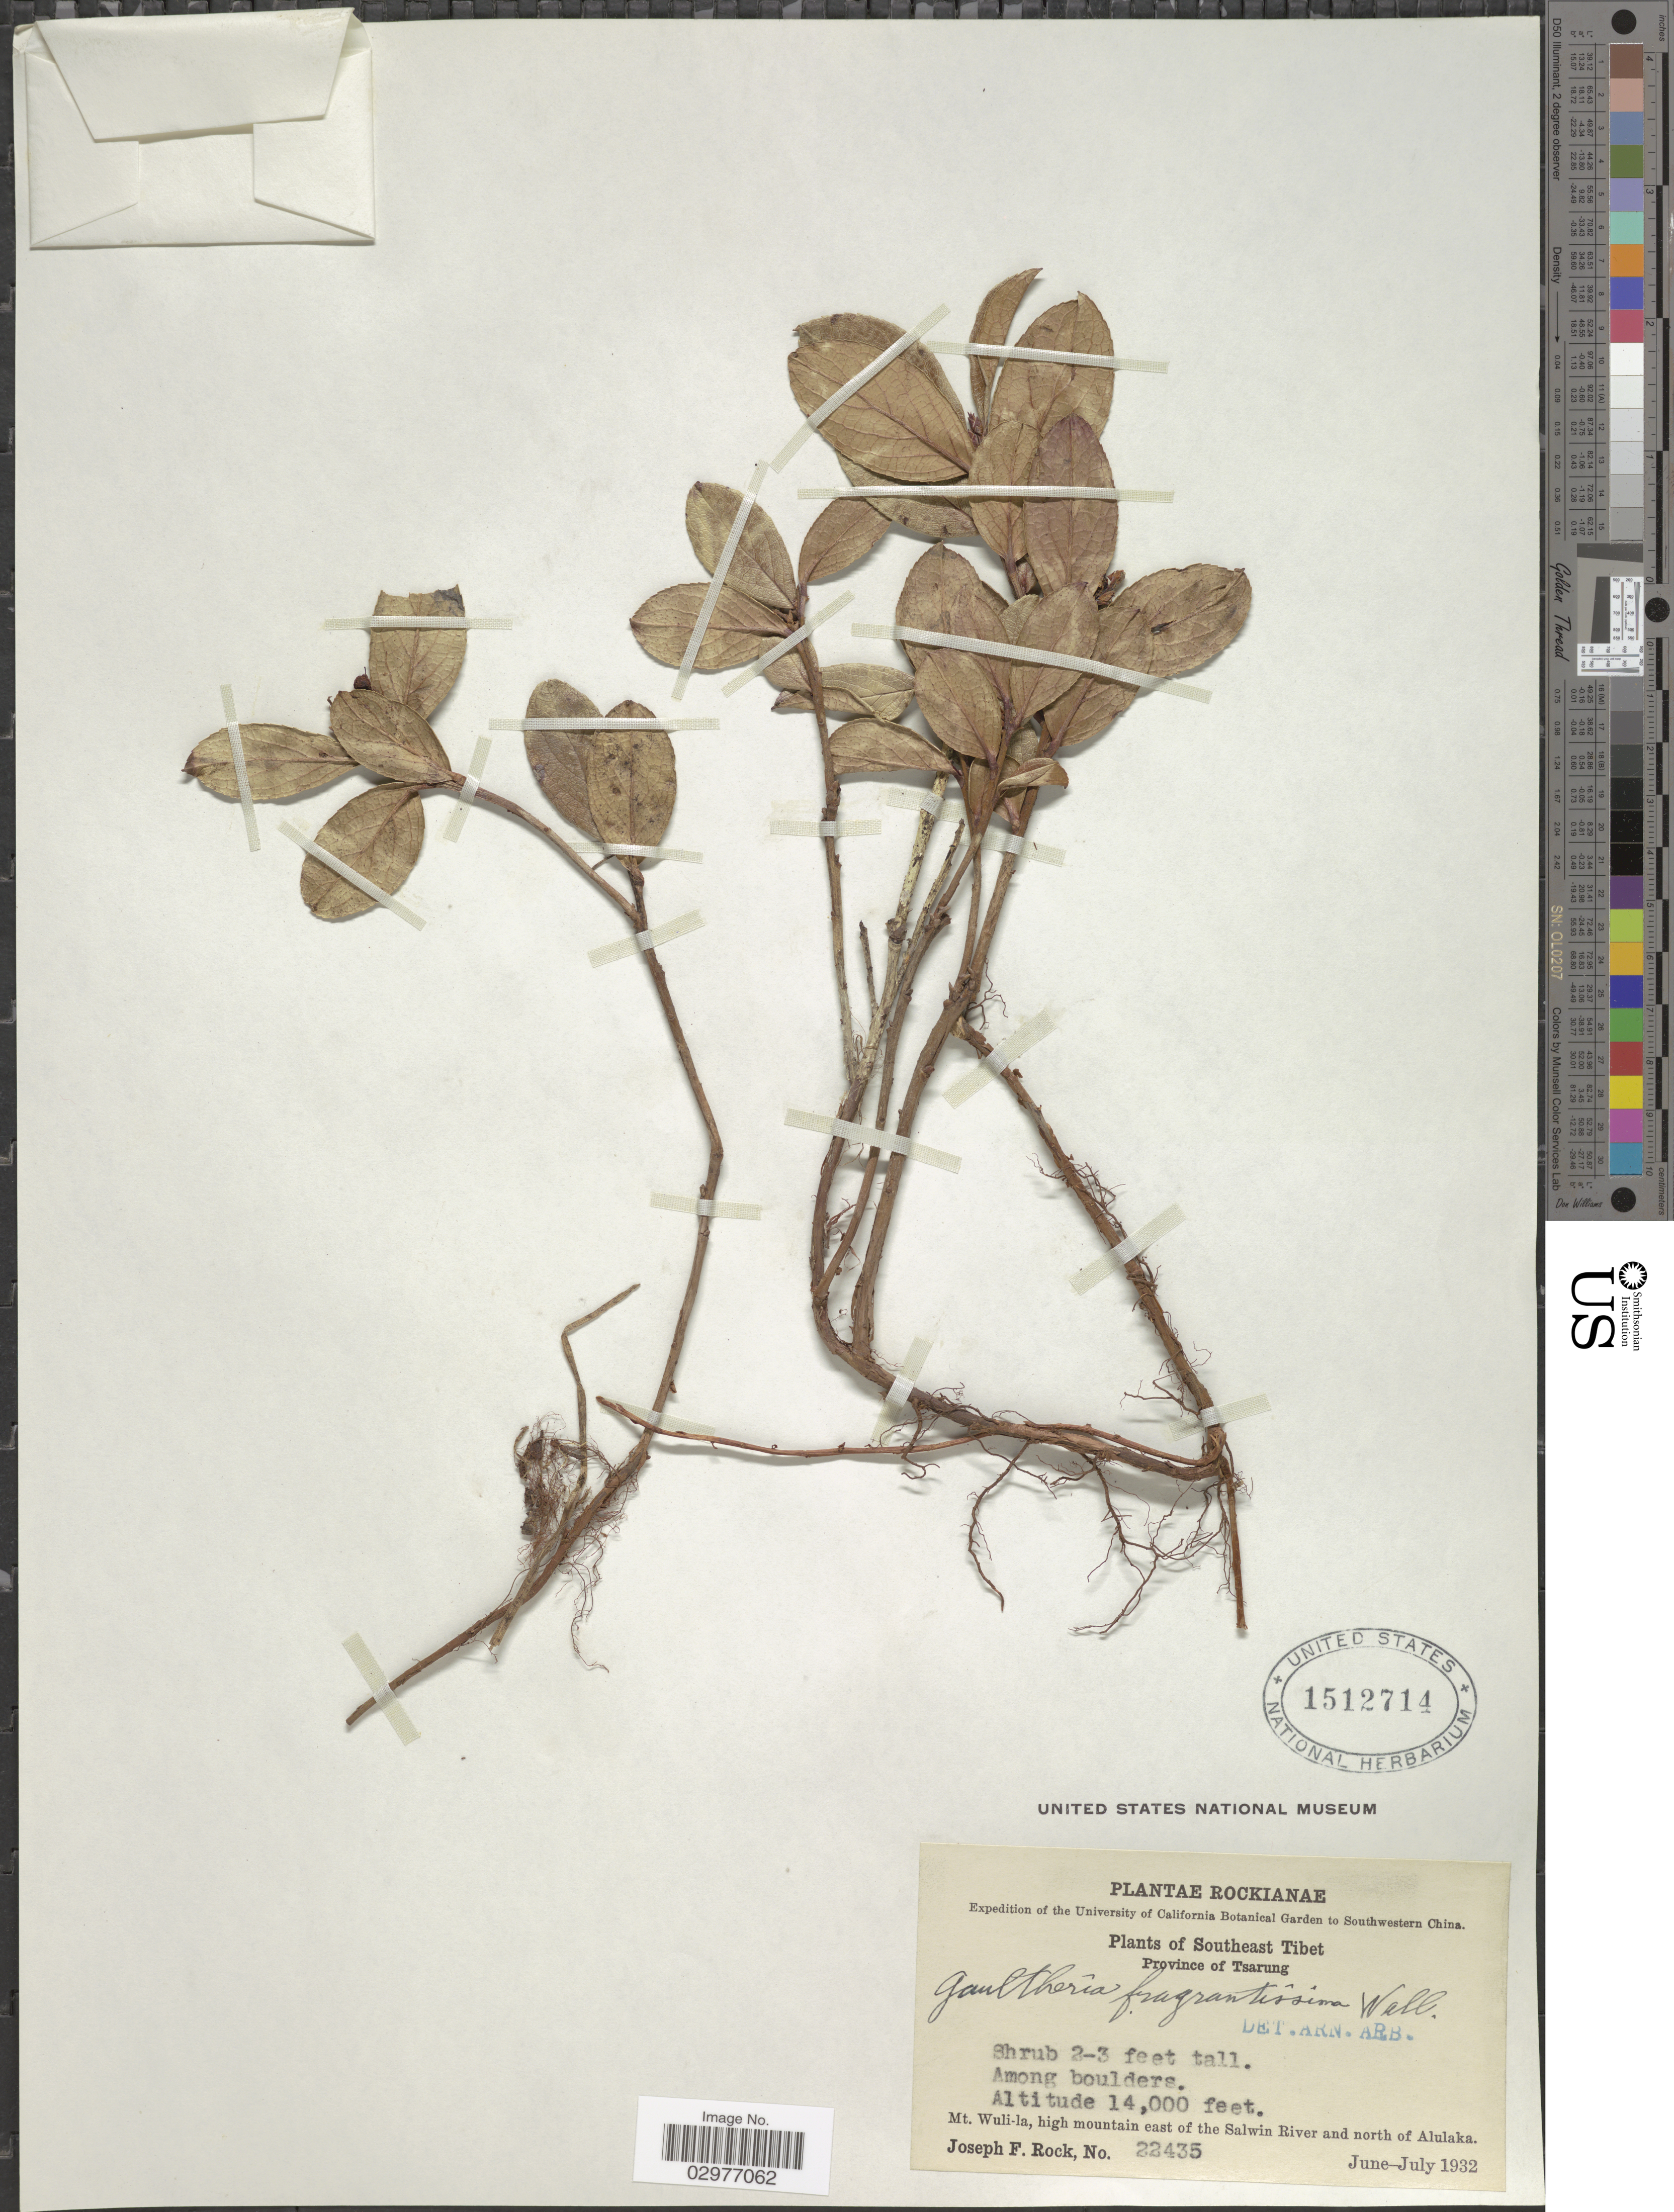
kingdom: Plantae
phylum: Tracheophyta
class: Magnoliopsida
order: Ericales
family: Ericaceae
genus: Gaultheria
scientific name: Gaultheria fragrantissima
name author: Wall.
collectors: J. F. Rock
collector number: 22435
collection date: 1932-06/1932-07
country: China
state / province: Xizang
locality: Southeast Tibet. Province of Tsarung. Mt. Wuli-la, high mountain east of the Salwin River and north Alulaka.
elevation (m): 4267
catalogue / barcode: US 1512714